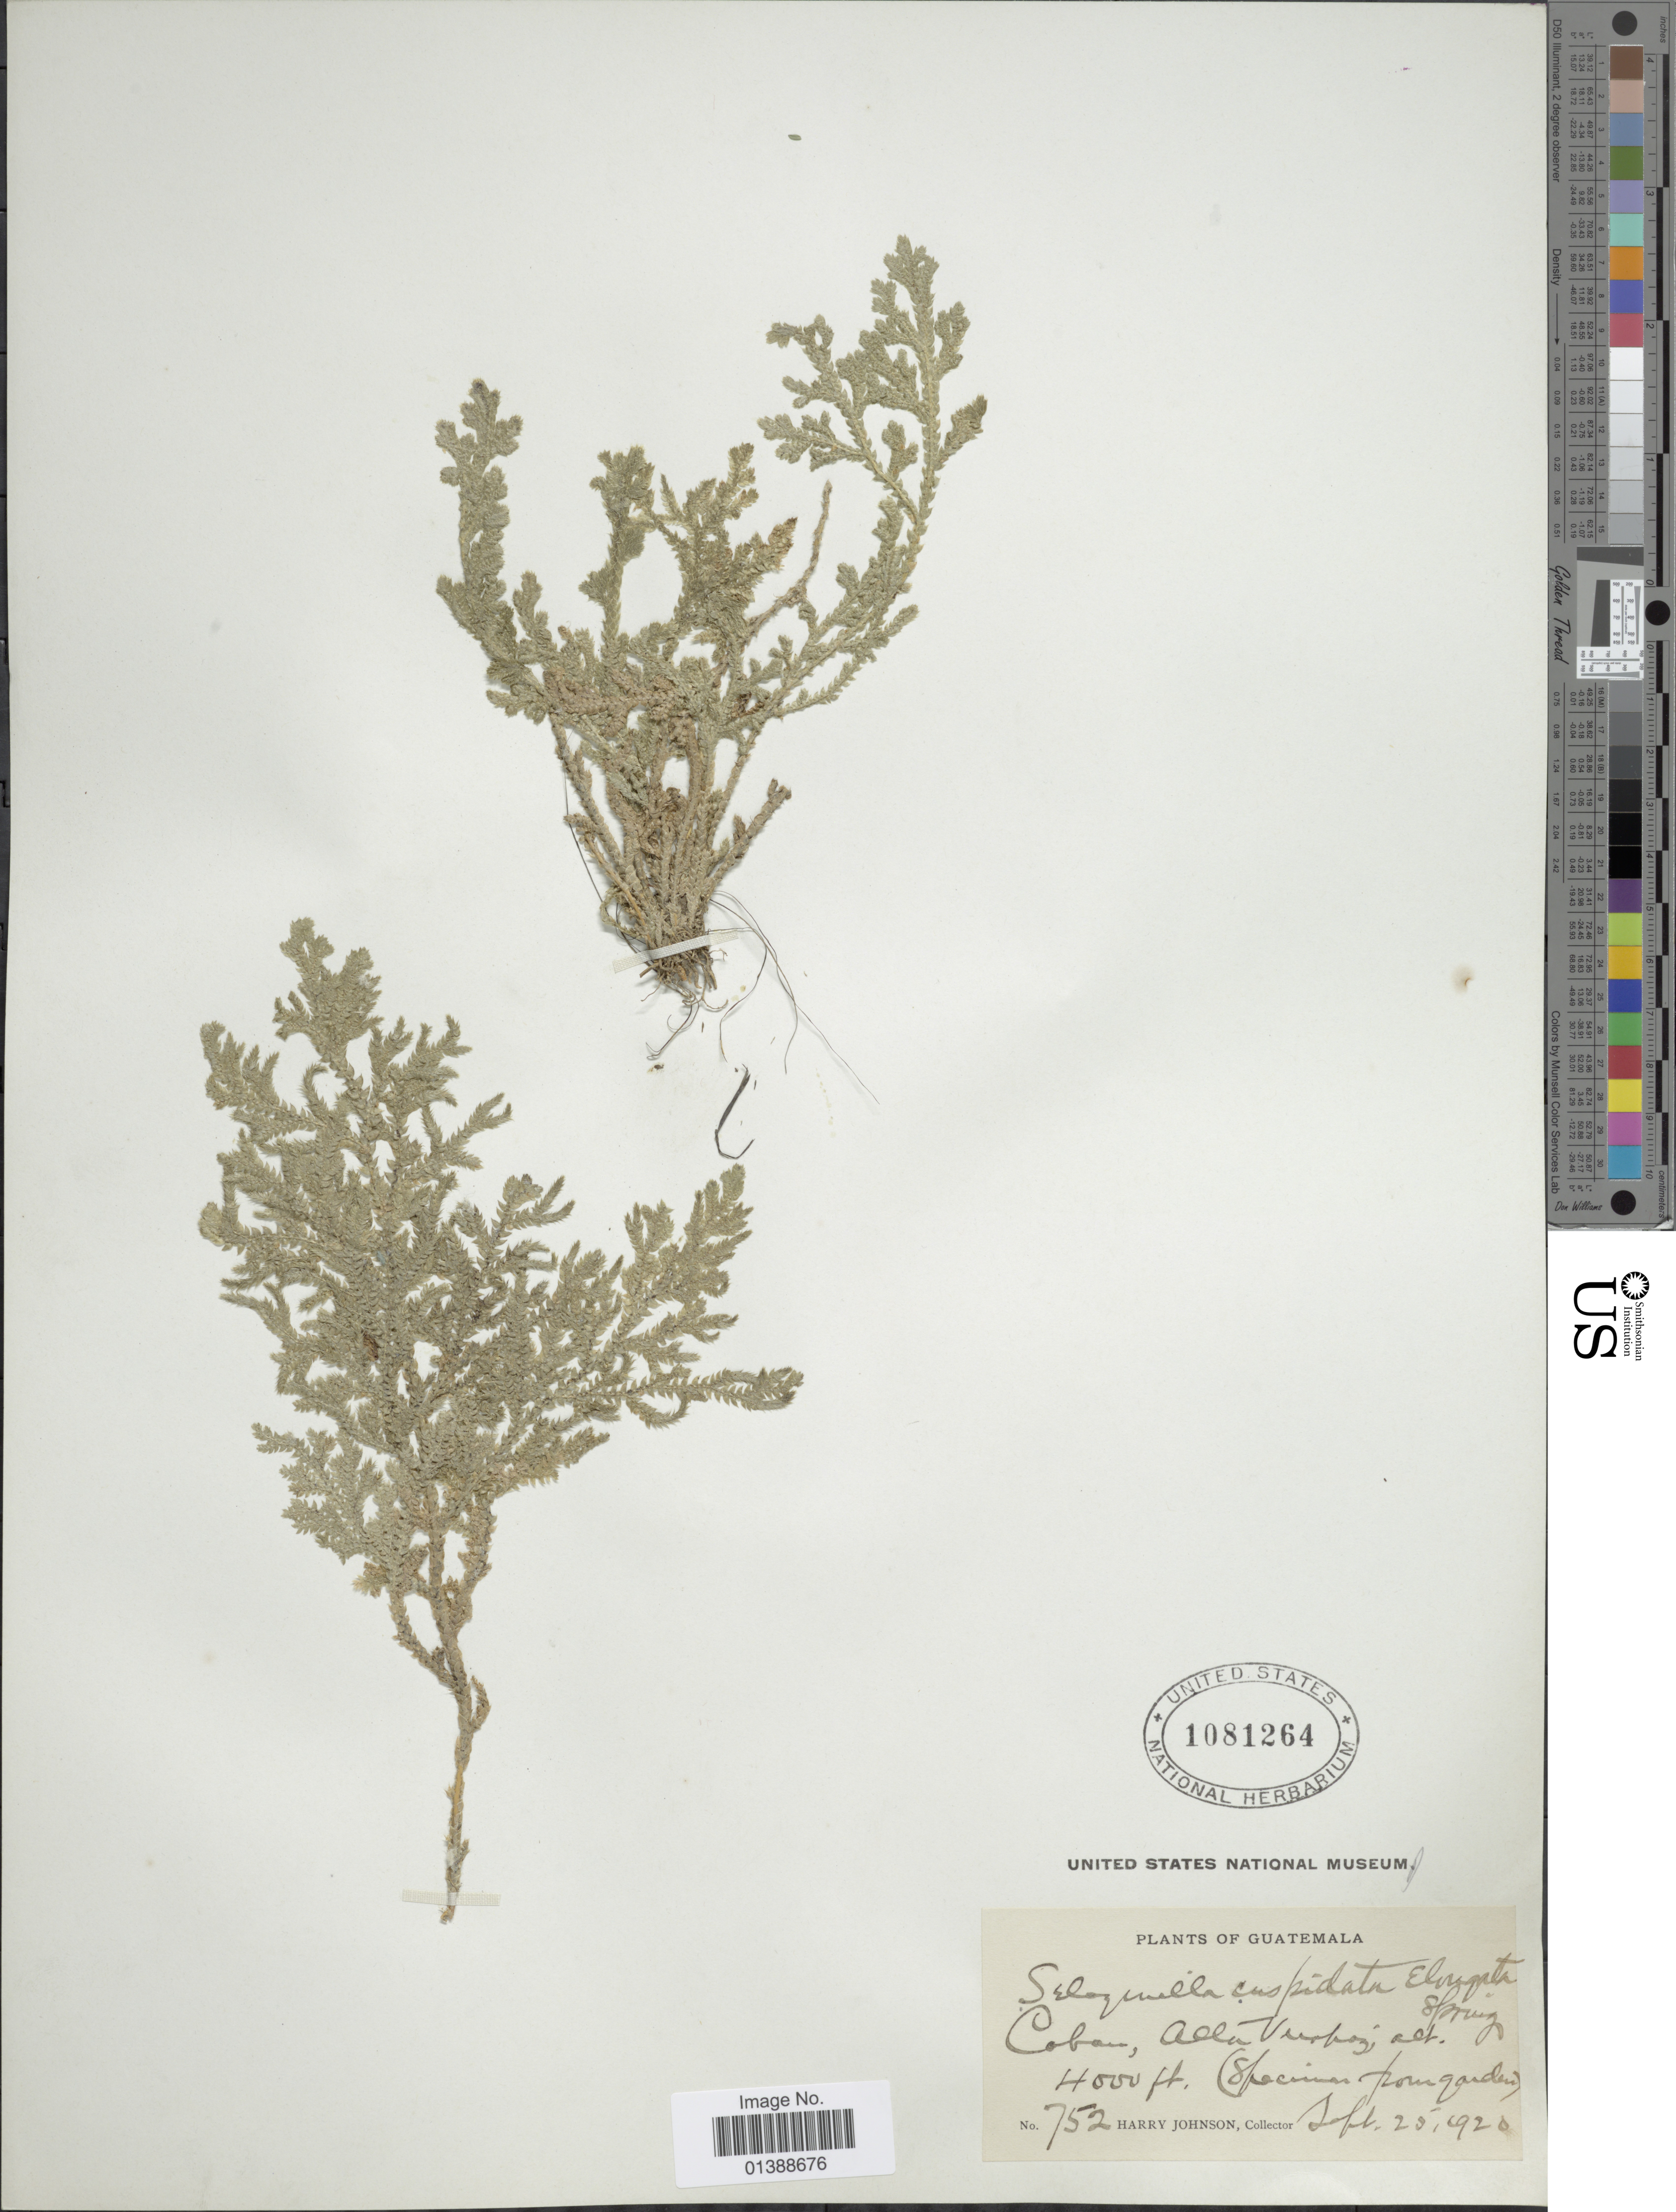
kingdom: Plantae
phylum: Tracheophyta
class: Lycopodiopsida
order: Selaginellales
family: Selaginellaceae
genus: Selaginella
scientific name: Selaginella pallescens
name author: (C. Presl) Spring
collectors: H. Johnson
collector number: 752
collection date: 1920-09-25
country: Guatemala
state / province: Alta Verapaz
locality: Coban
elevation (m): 1219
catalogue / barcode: US 1081264